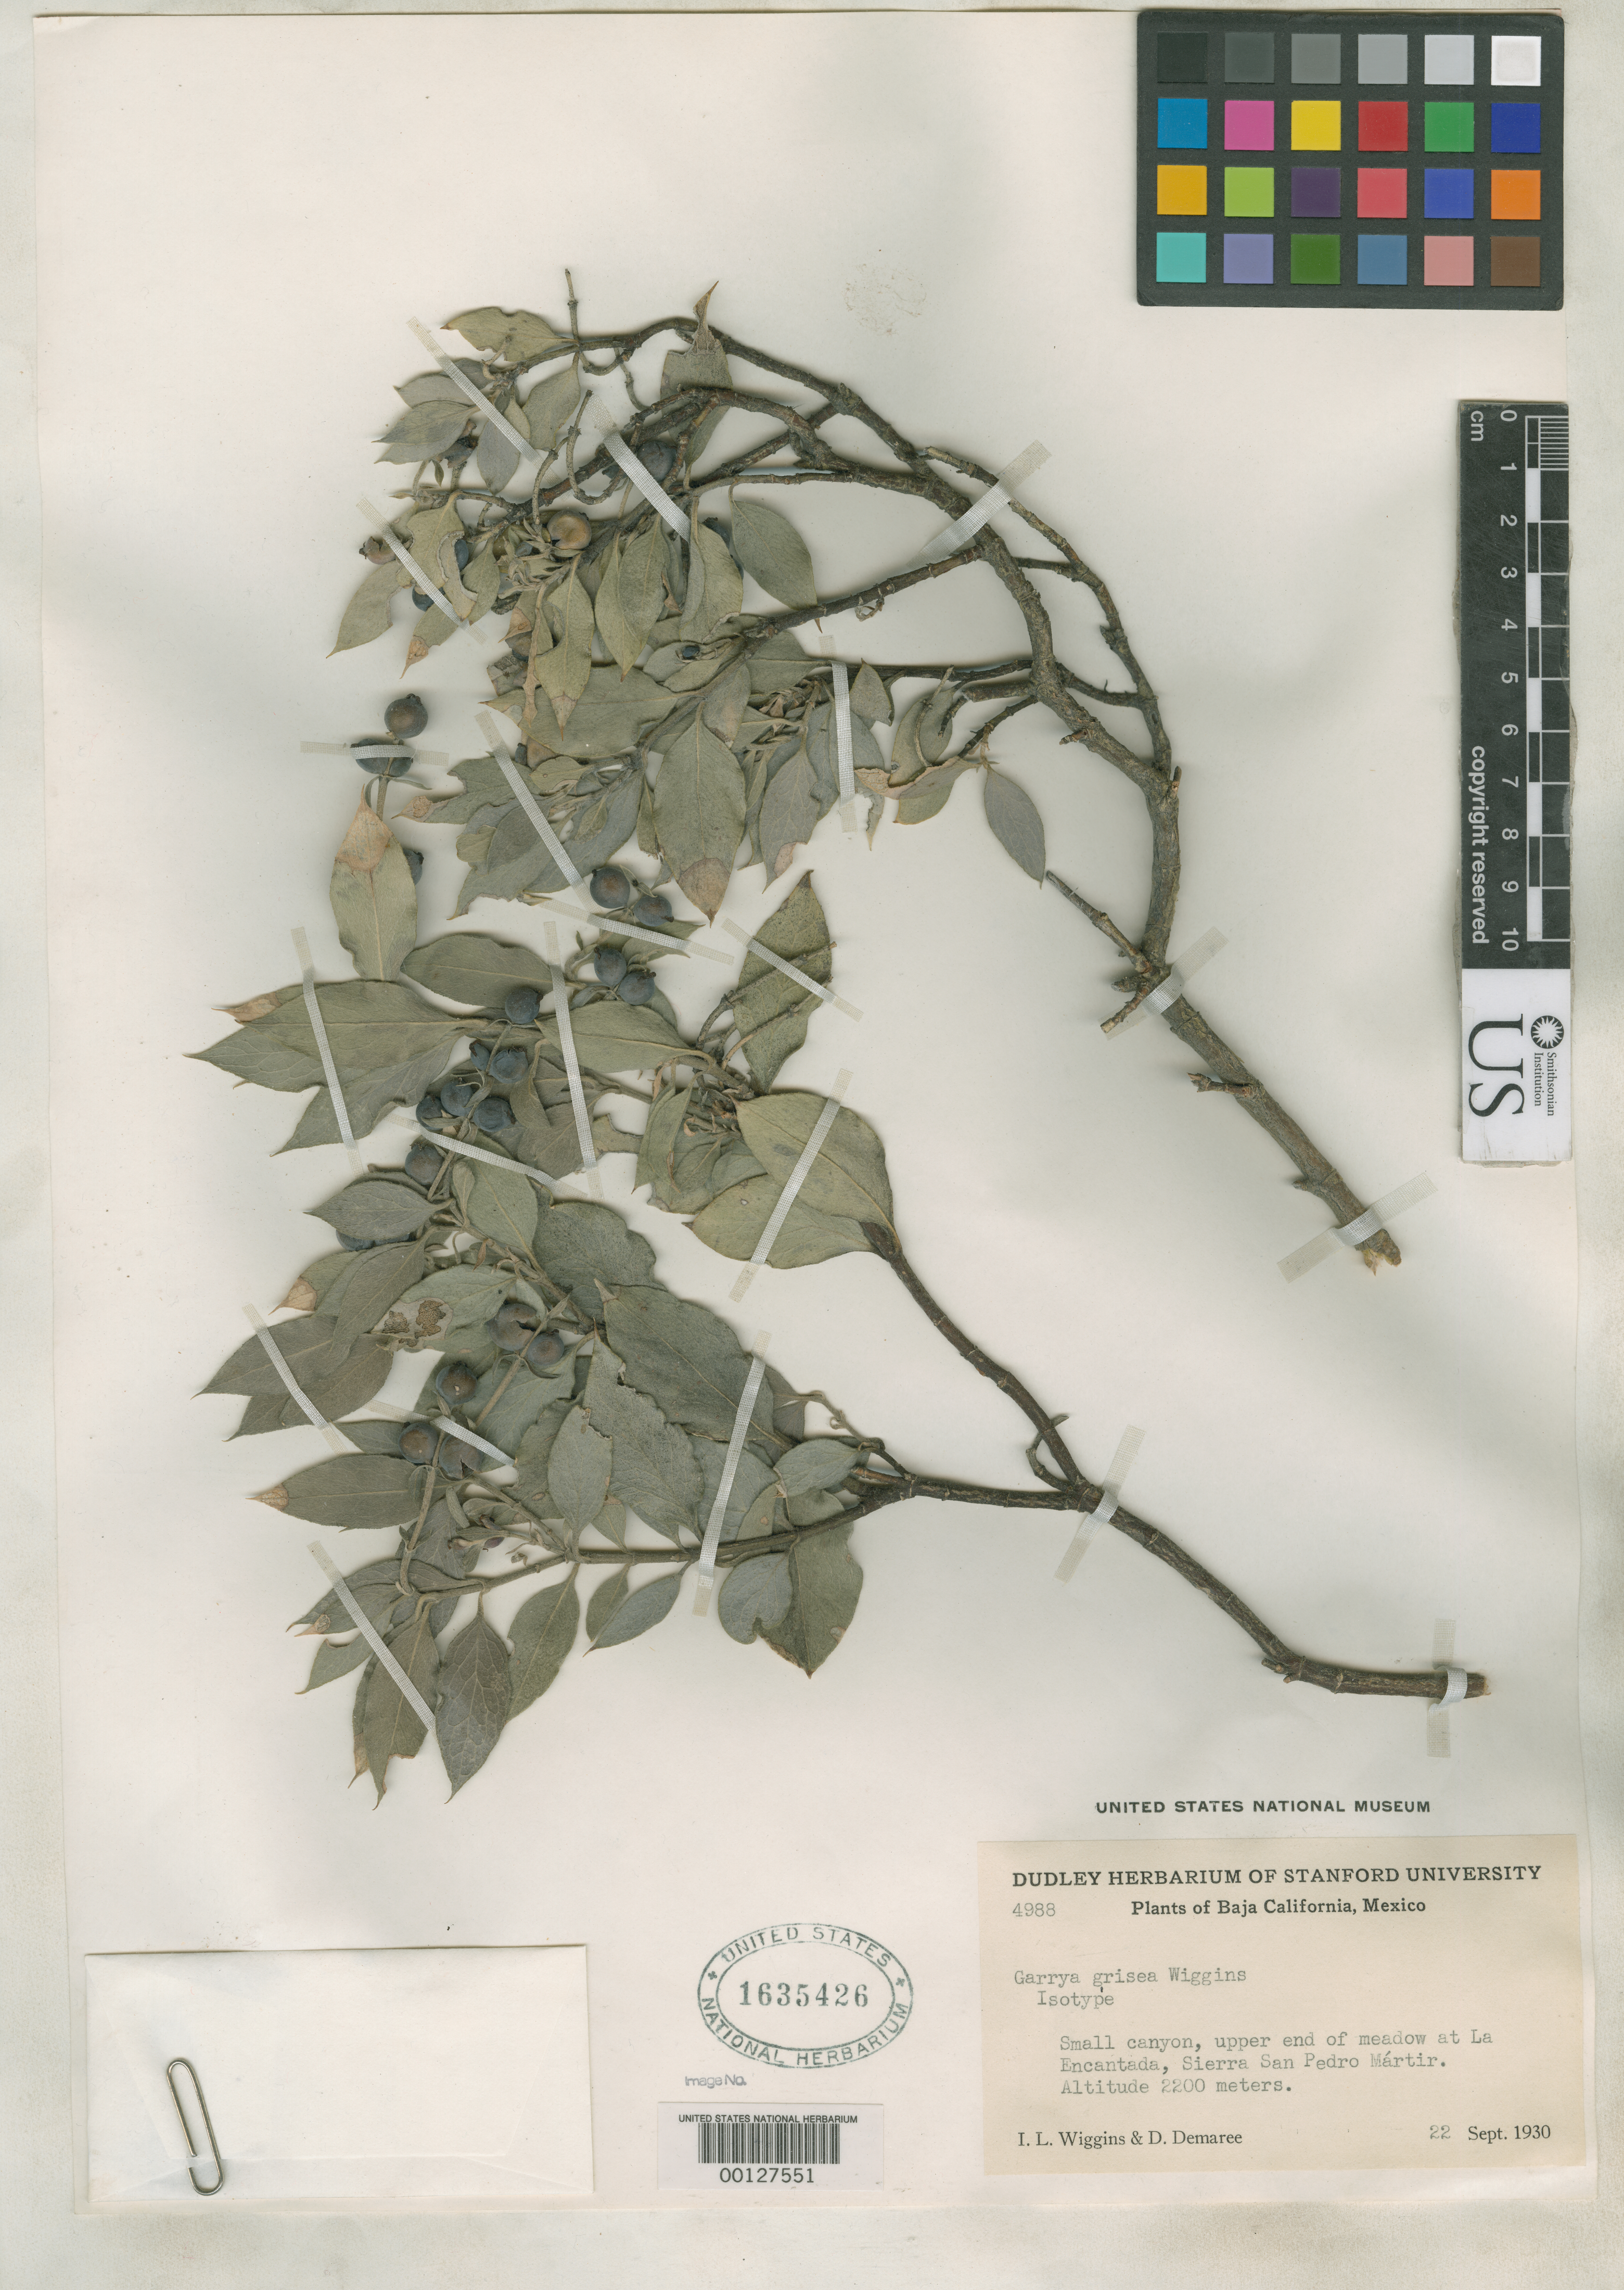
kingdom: Plantae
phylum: Tracheophyta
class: Magnoliopsida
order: Garryales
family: Garryaceae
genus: Garrya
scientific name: Garrya grisea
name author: Wiggins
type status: Isotype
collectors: I. L. Wiggins & D. Demaree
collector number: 4988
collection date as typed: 22 Sep 1930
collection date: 1930-09-22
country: Mexico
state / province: Baja California Norte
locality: La Encantada, Sierra San Pedro Martir.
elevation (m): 2200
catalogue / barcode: US 1635426